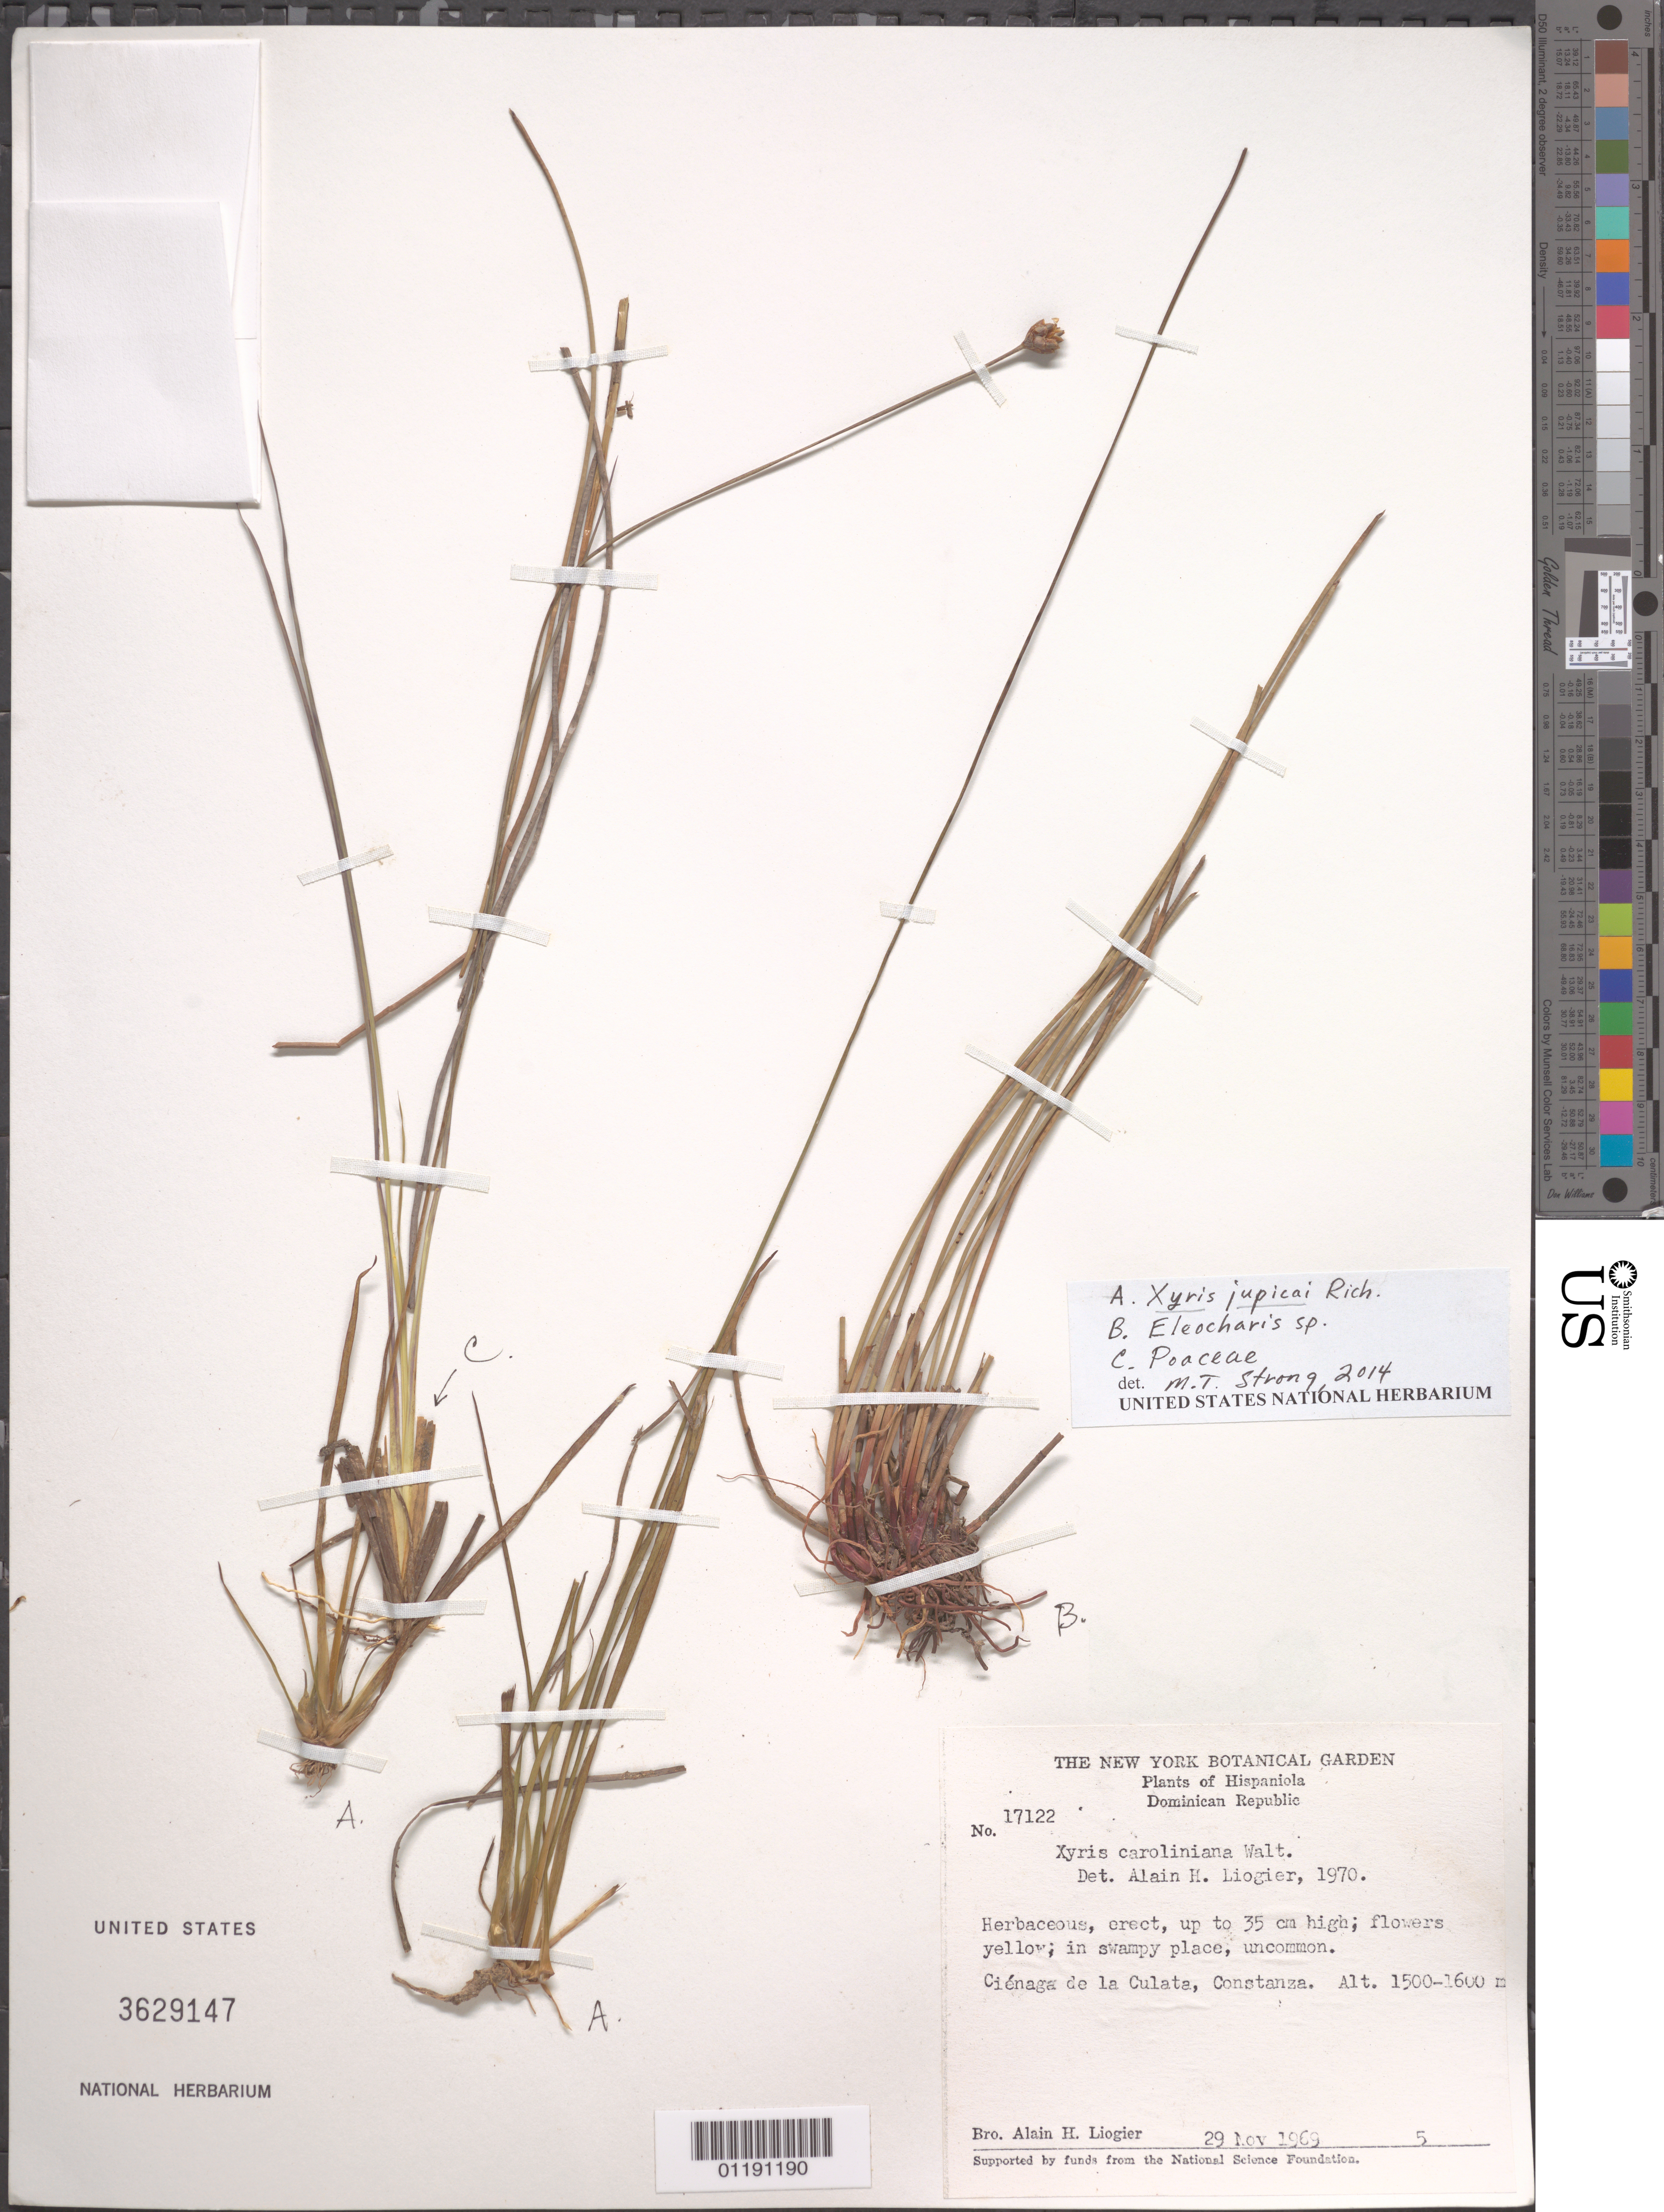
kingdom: Plantae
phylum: Tracheophyta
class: Liliopsida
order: Poales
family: Xyridaceae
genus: Xyris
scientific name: Xyris jupicai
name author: Rich.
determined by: Strong, M. T., (US), Smithsonian Institution - National Museum of Natural History (UNITED STATES)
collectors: A. H. Liogier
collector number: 17122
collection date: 1969-11-29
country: Dominican Republic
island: Hispaniola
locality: Ciénaga de la Culate, Constanza.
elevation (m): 1500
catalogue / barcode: US 3629147